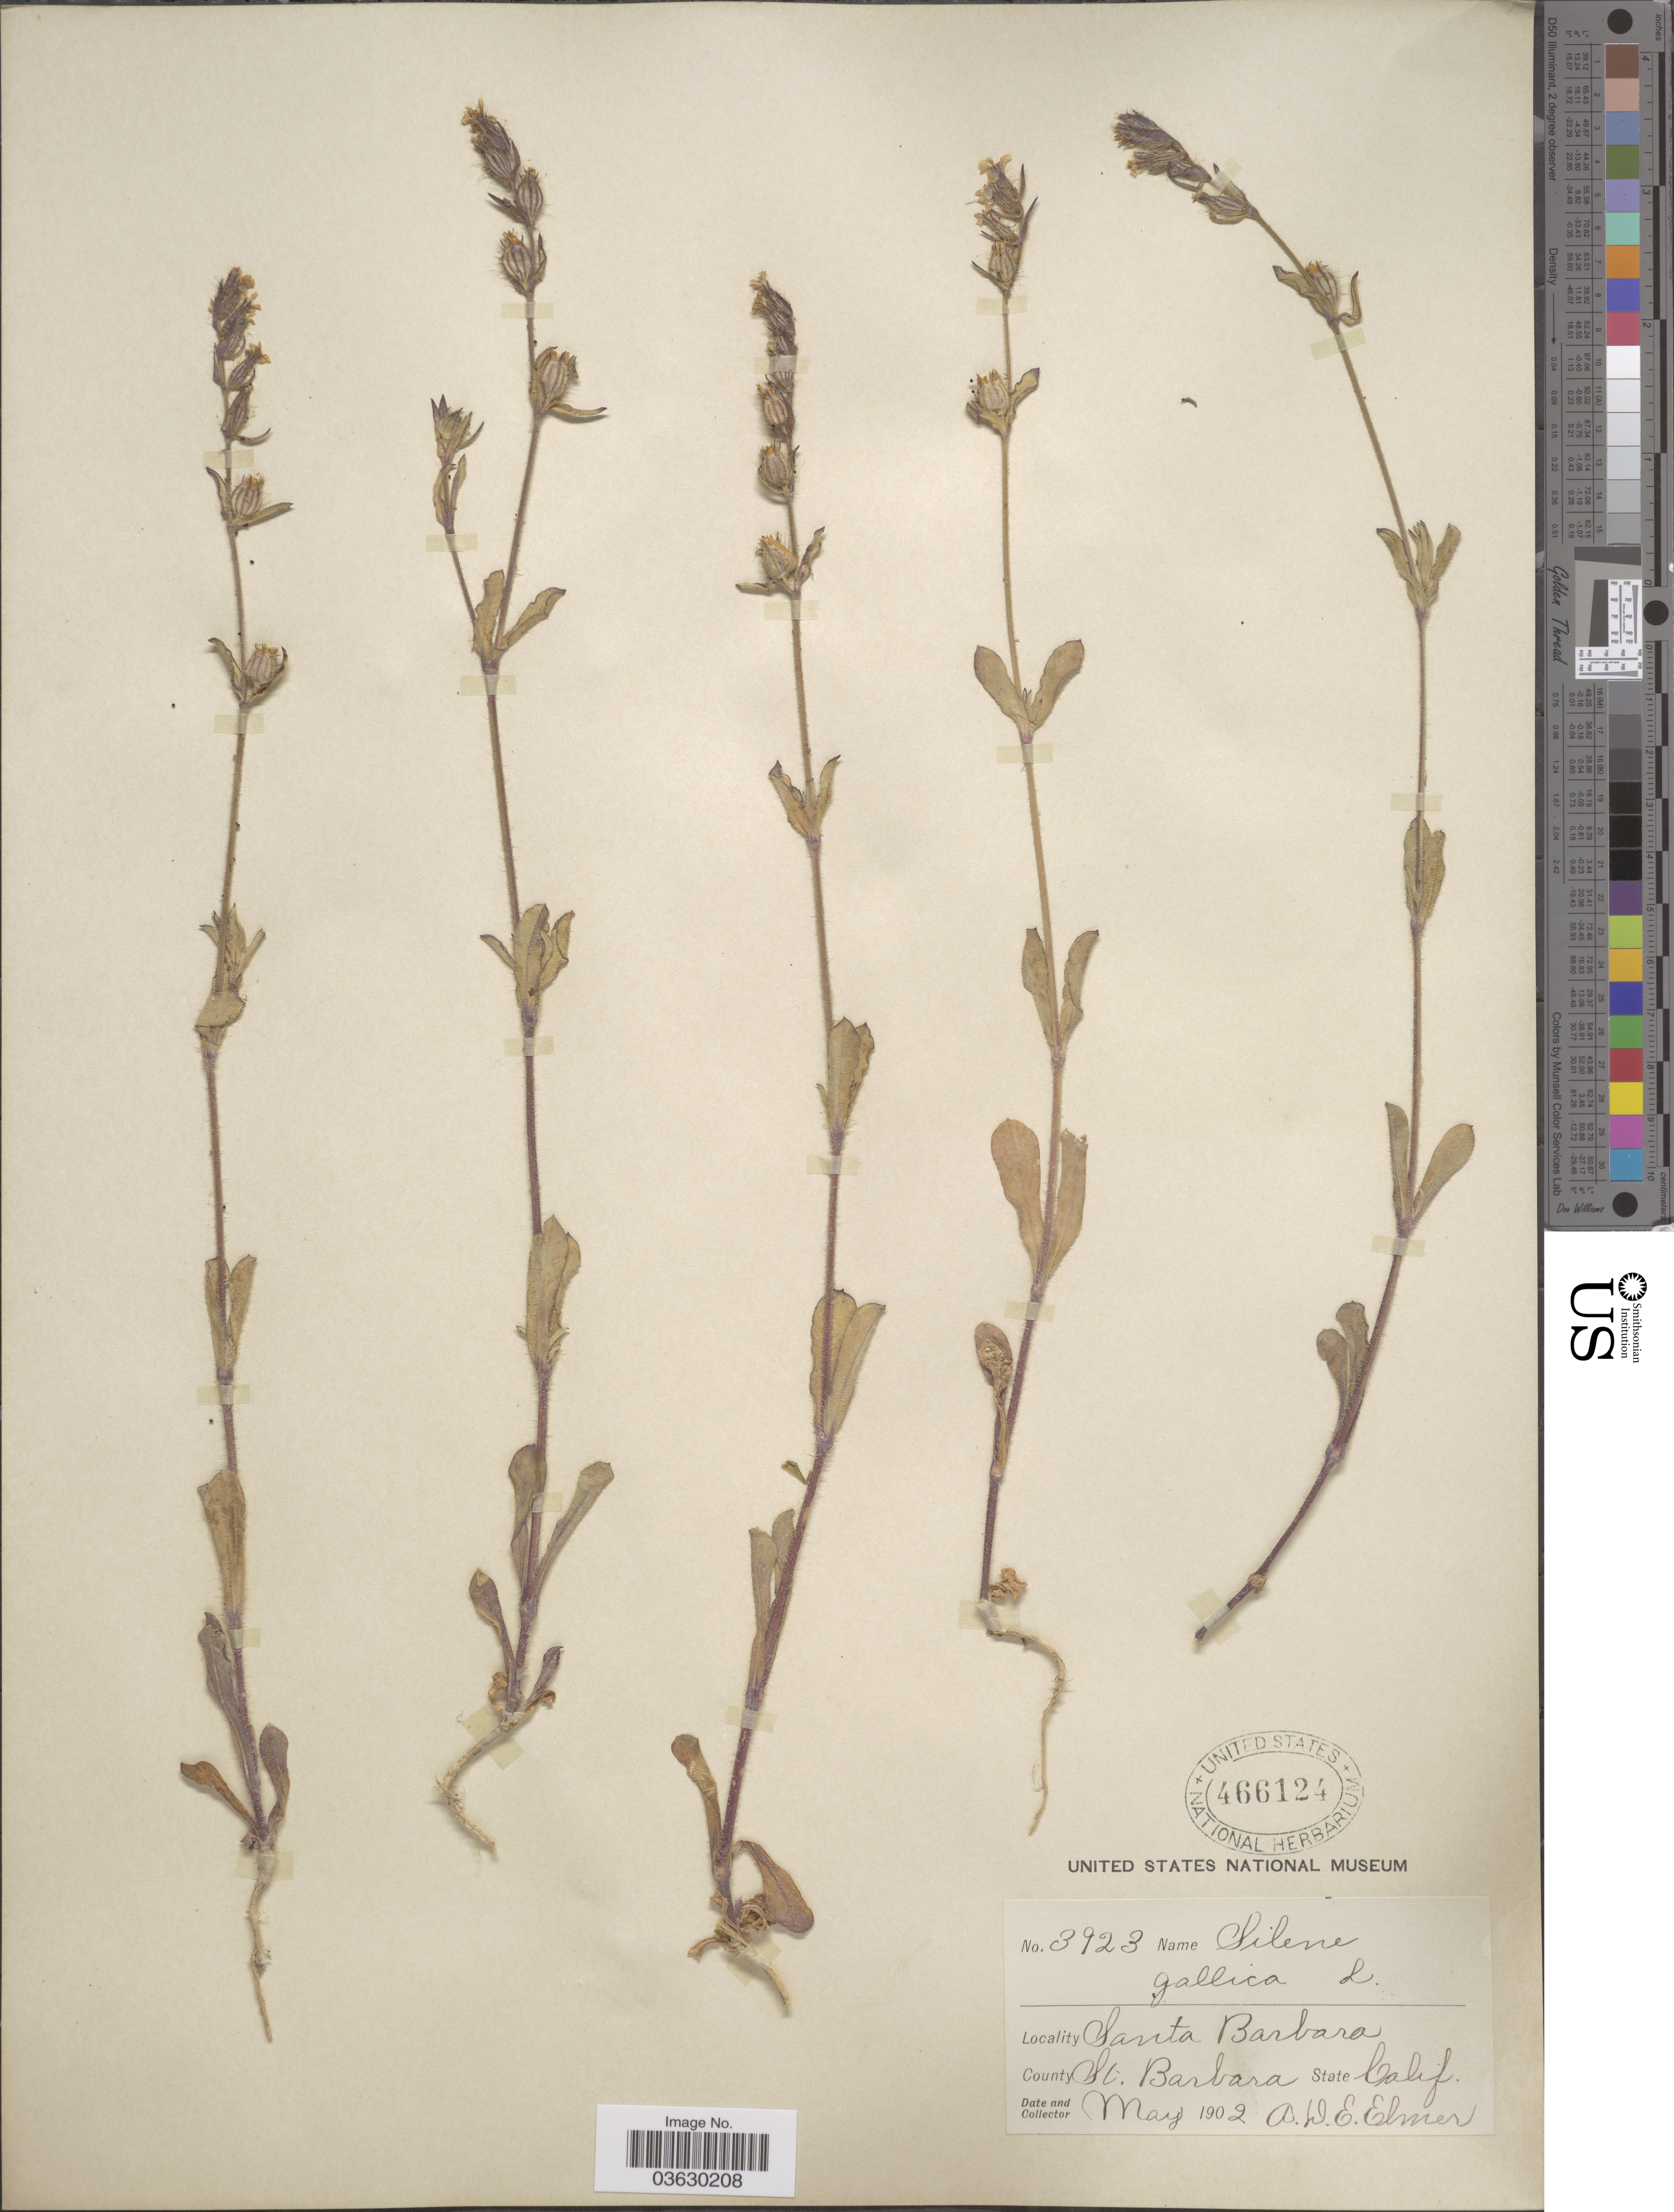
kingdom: Plantae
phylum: Tracheophyta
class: Magnoliopsida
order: Caryophyllales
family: Caryophyllaceae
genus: Silene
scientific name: Silene gallica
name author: L.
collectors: A. D. E. Elmer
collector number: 3923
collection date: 1902-05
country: United States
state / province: California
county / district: Santa Barbara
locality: Santa Barbara. County St. Barbara.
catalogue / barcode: US 466124